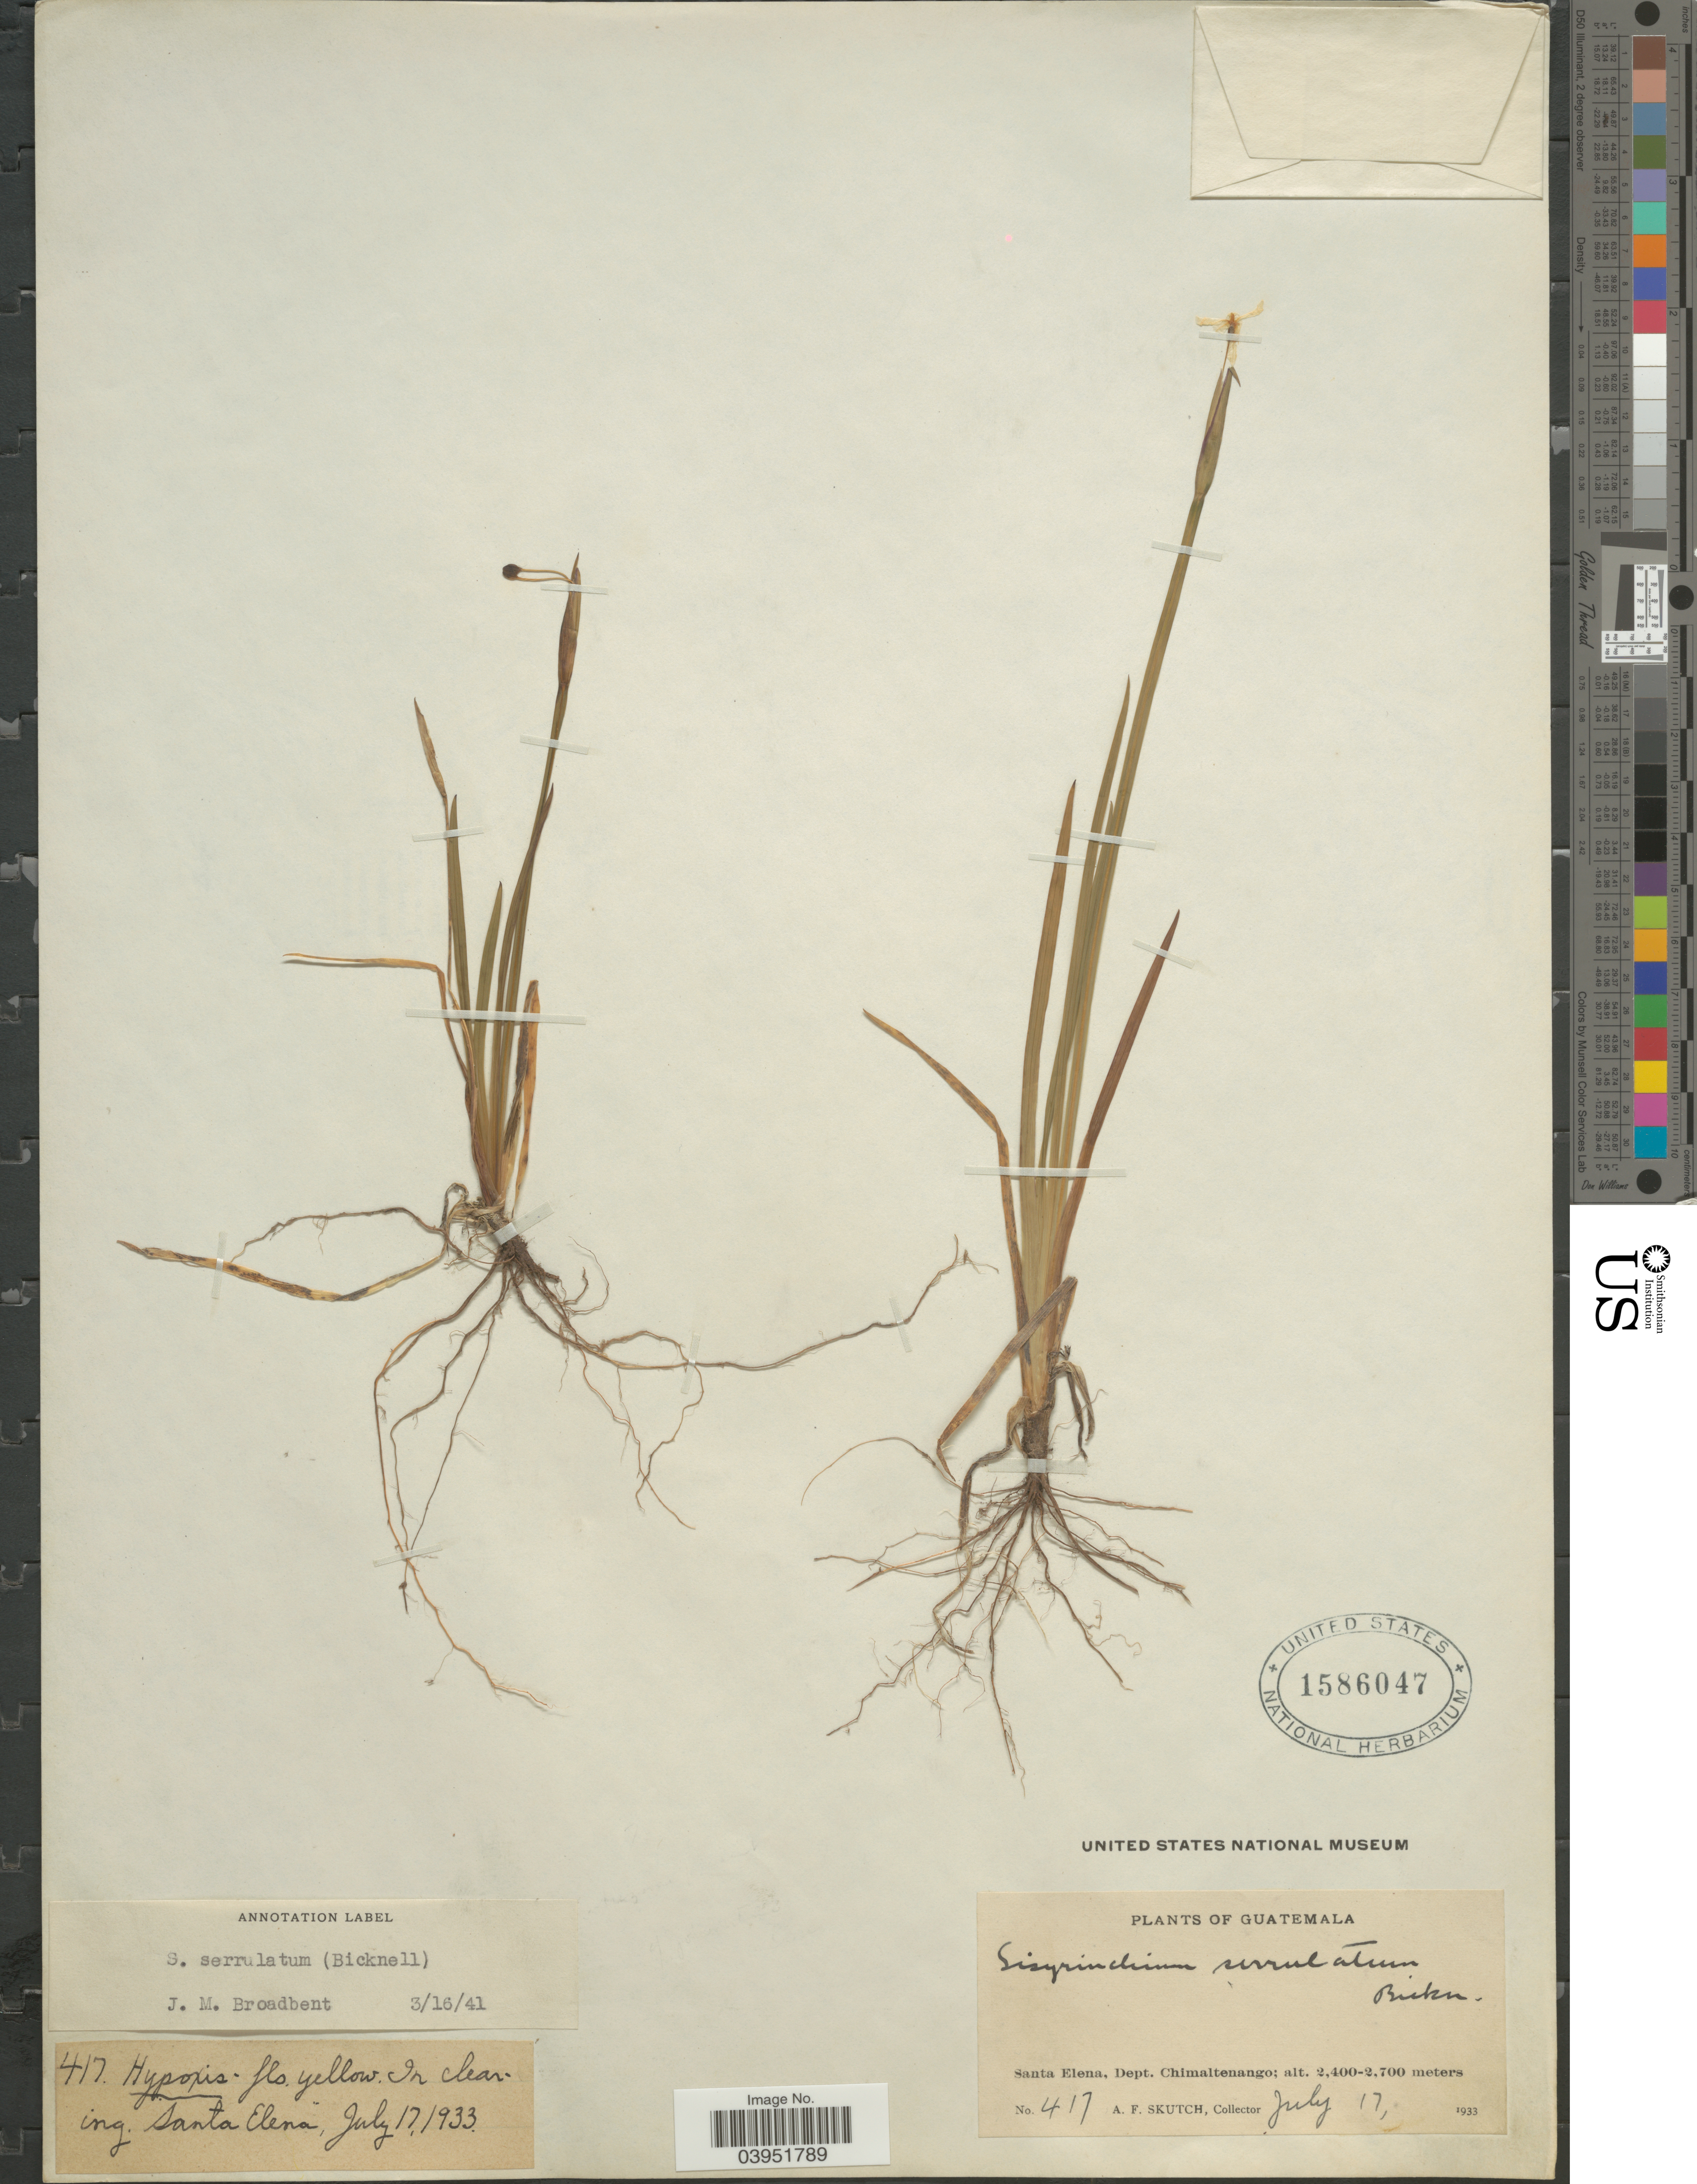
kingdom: Plantae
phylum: Tracheophyta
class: Liliopsida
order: Asparagales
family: Iridaceae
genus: Sisyrinchium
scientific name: Sisyrinchium serrulatum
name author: (E.P. Bicknell) Espejo & López-Ferr.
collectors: A. F. Skutch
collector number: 417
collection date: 1933-07-17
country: Guatemala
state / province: Chimaltenango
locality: Santa Elena, Dept. Chimaltenango.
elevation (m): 2400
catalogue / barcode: US 1586047